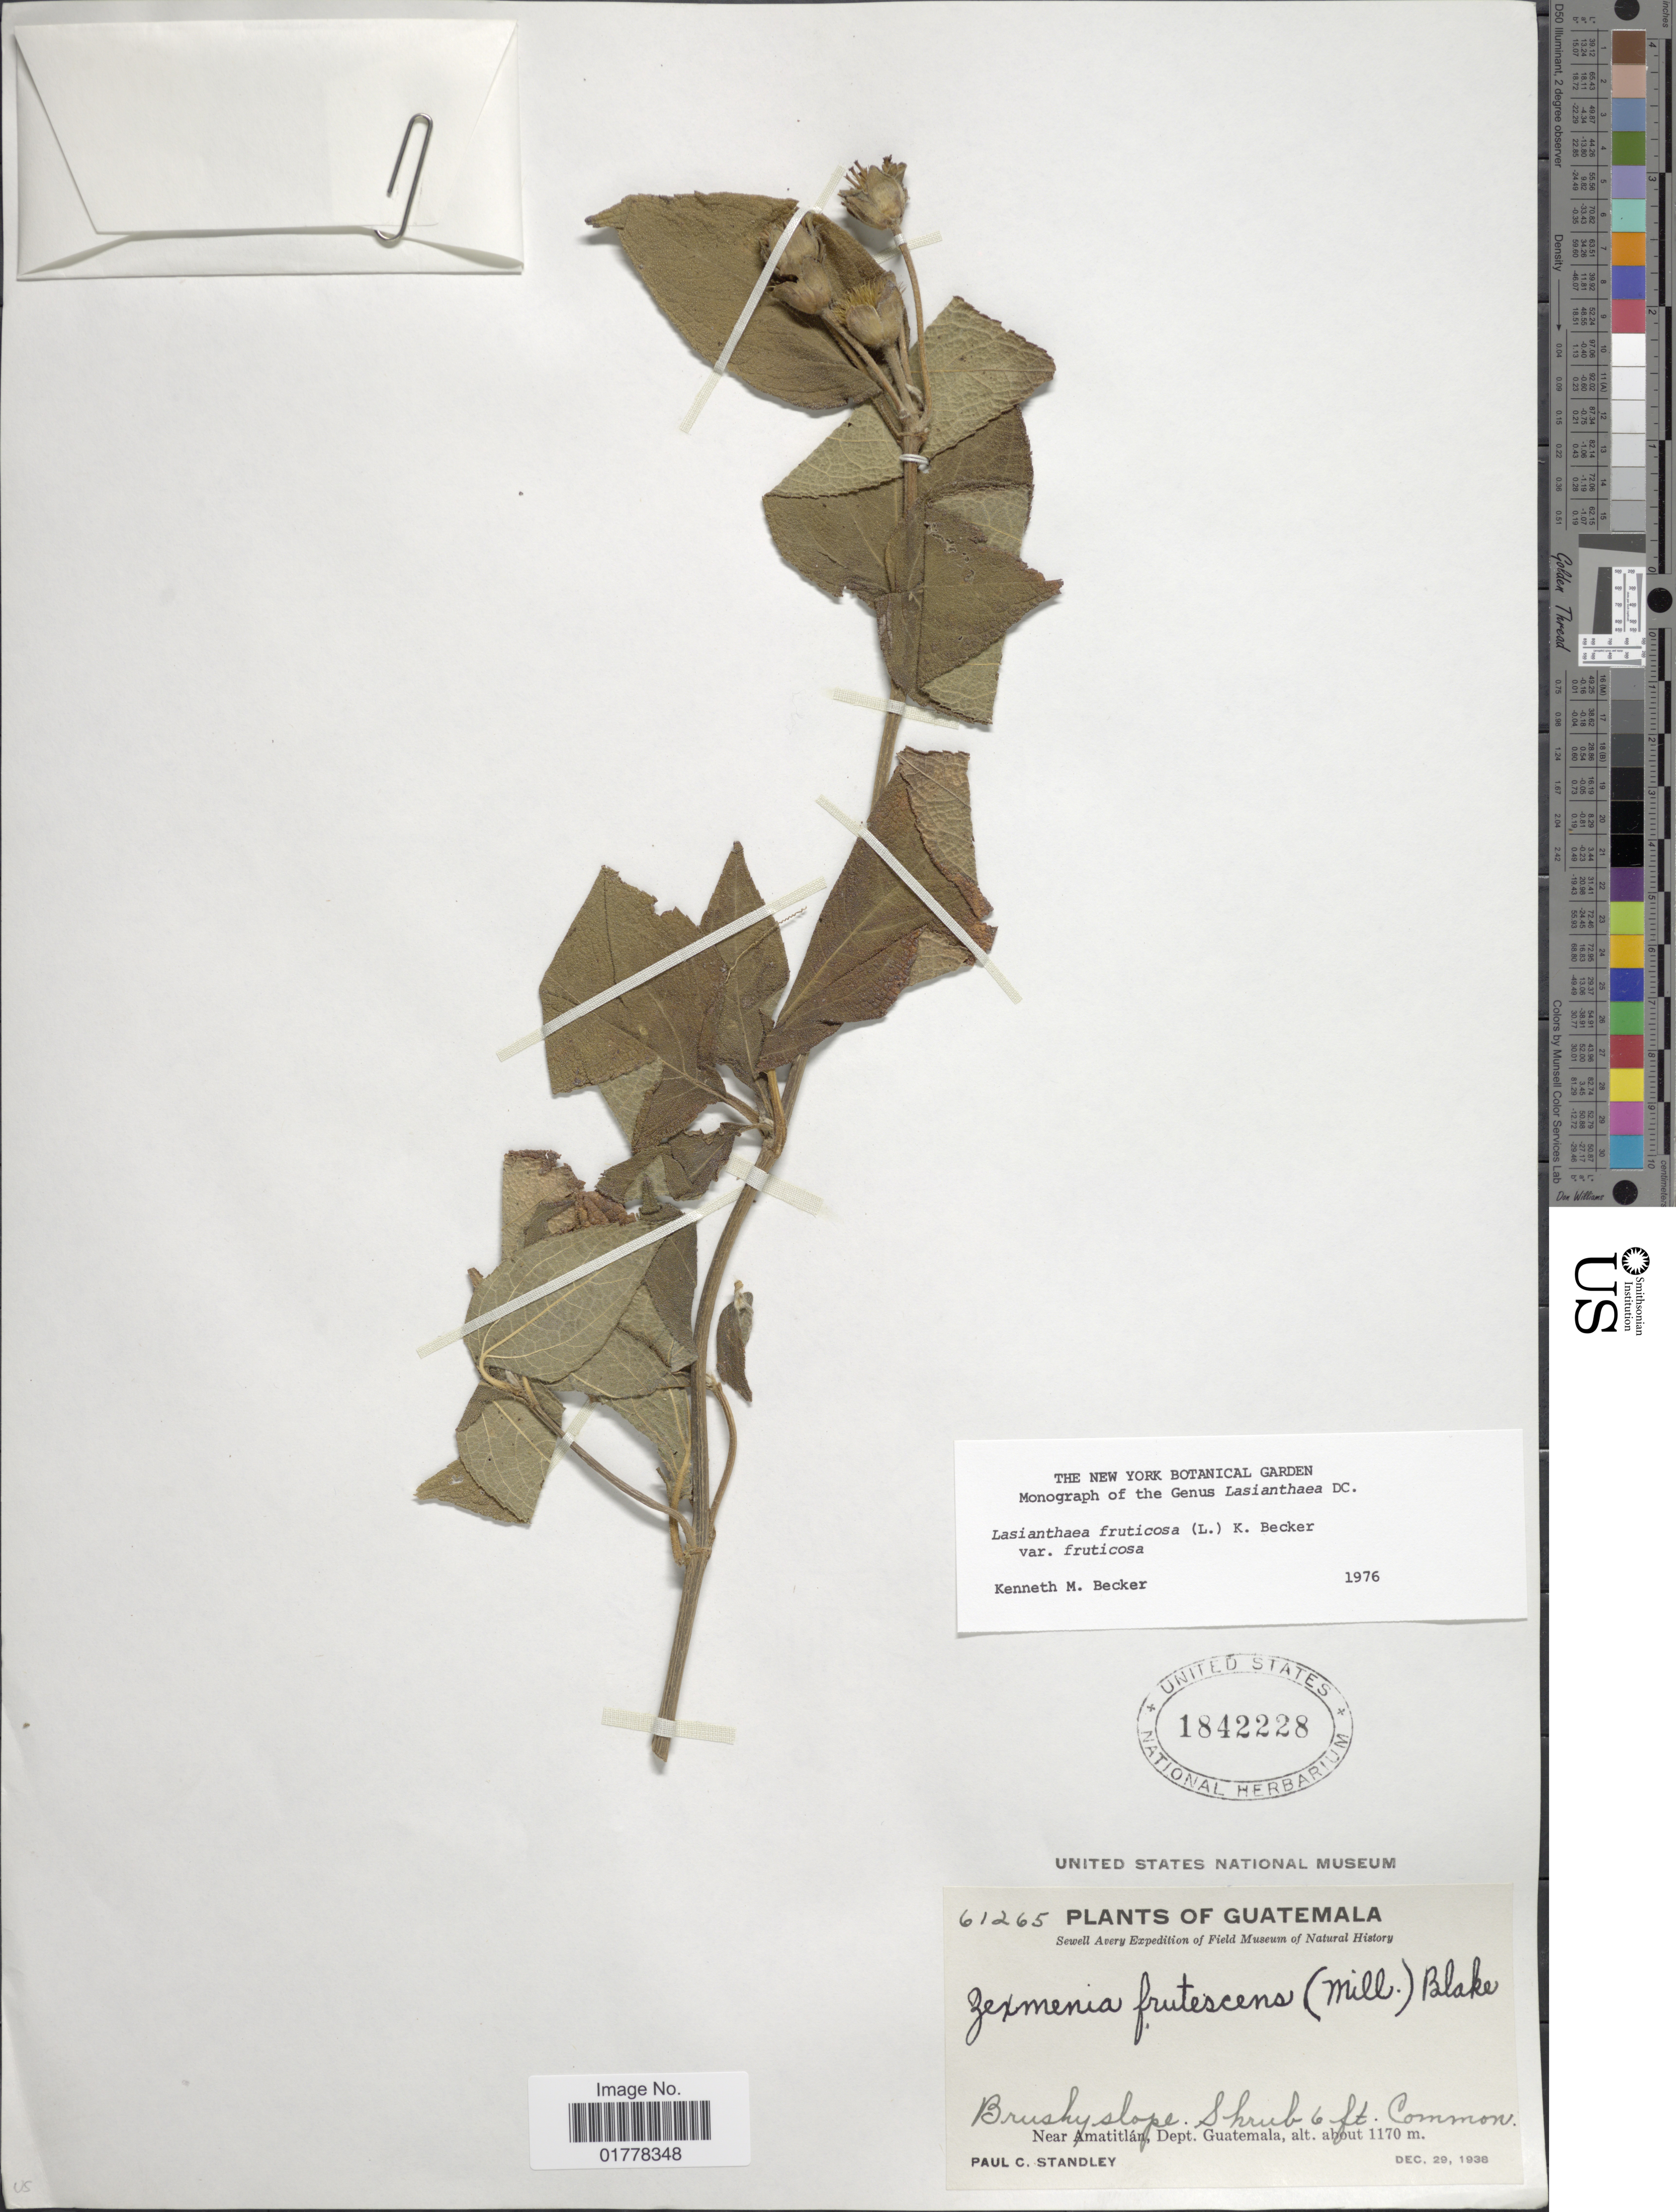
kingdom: Plantae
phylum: Tracheophyta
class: Magnoliopsida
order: Asterales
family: Asteraceae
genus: Lasianthaea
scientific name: Lasianthaea fruticosa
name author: (L.) K.M. Becker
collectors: P. C. Standley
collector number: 61265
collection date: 1938-12-29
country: Guatemala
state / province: Guatemala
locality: Near Amatitlán, Dept. Guatemala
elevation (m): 1170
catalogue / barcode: US 1842228